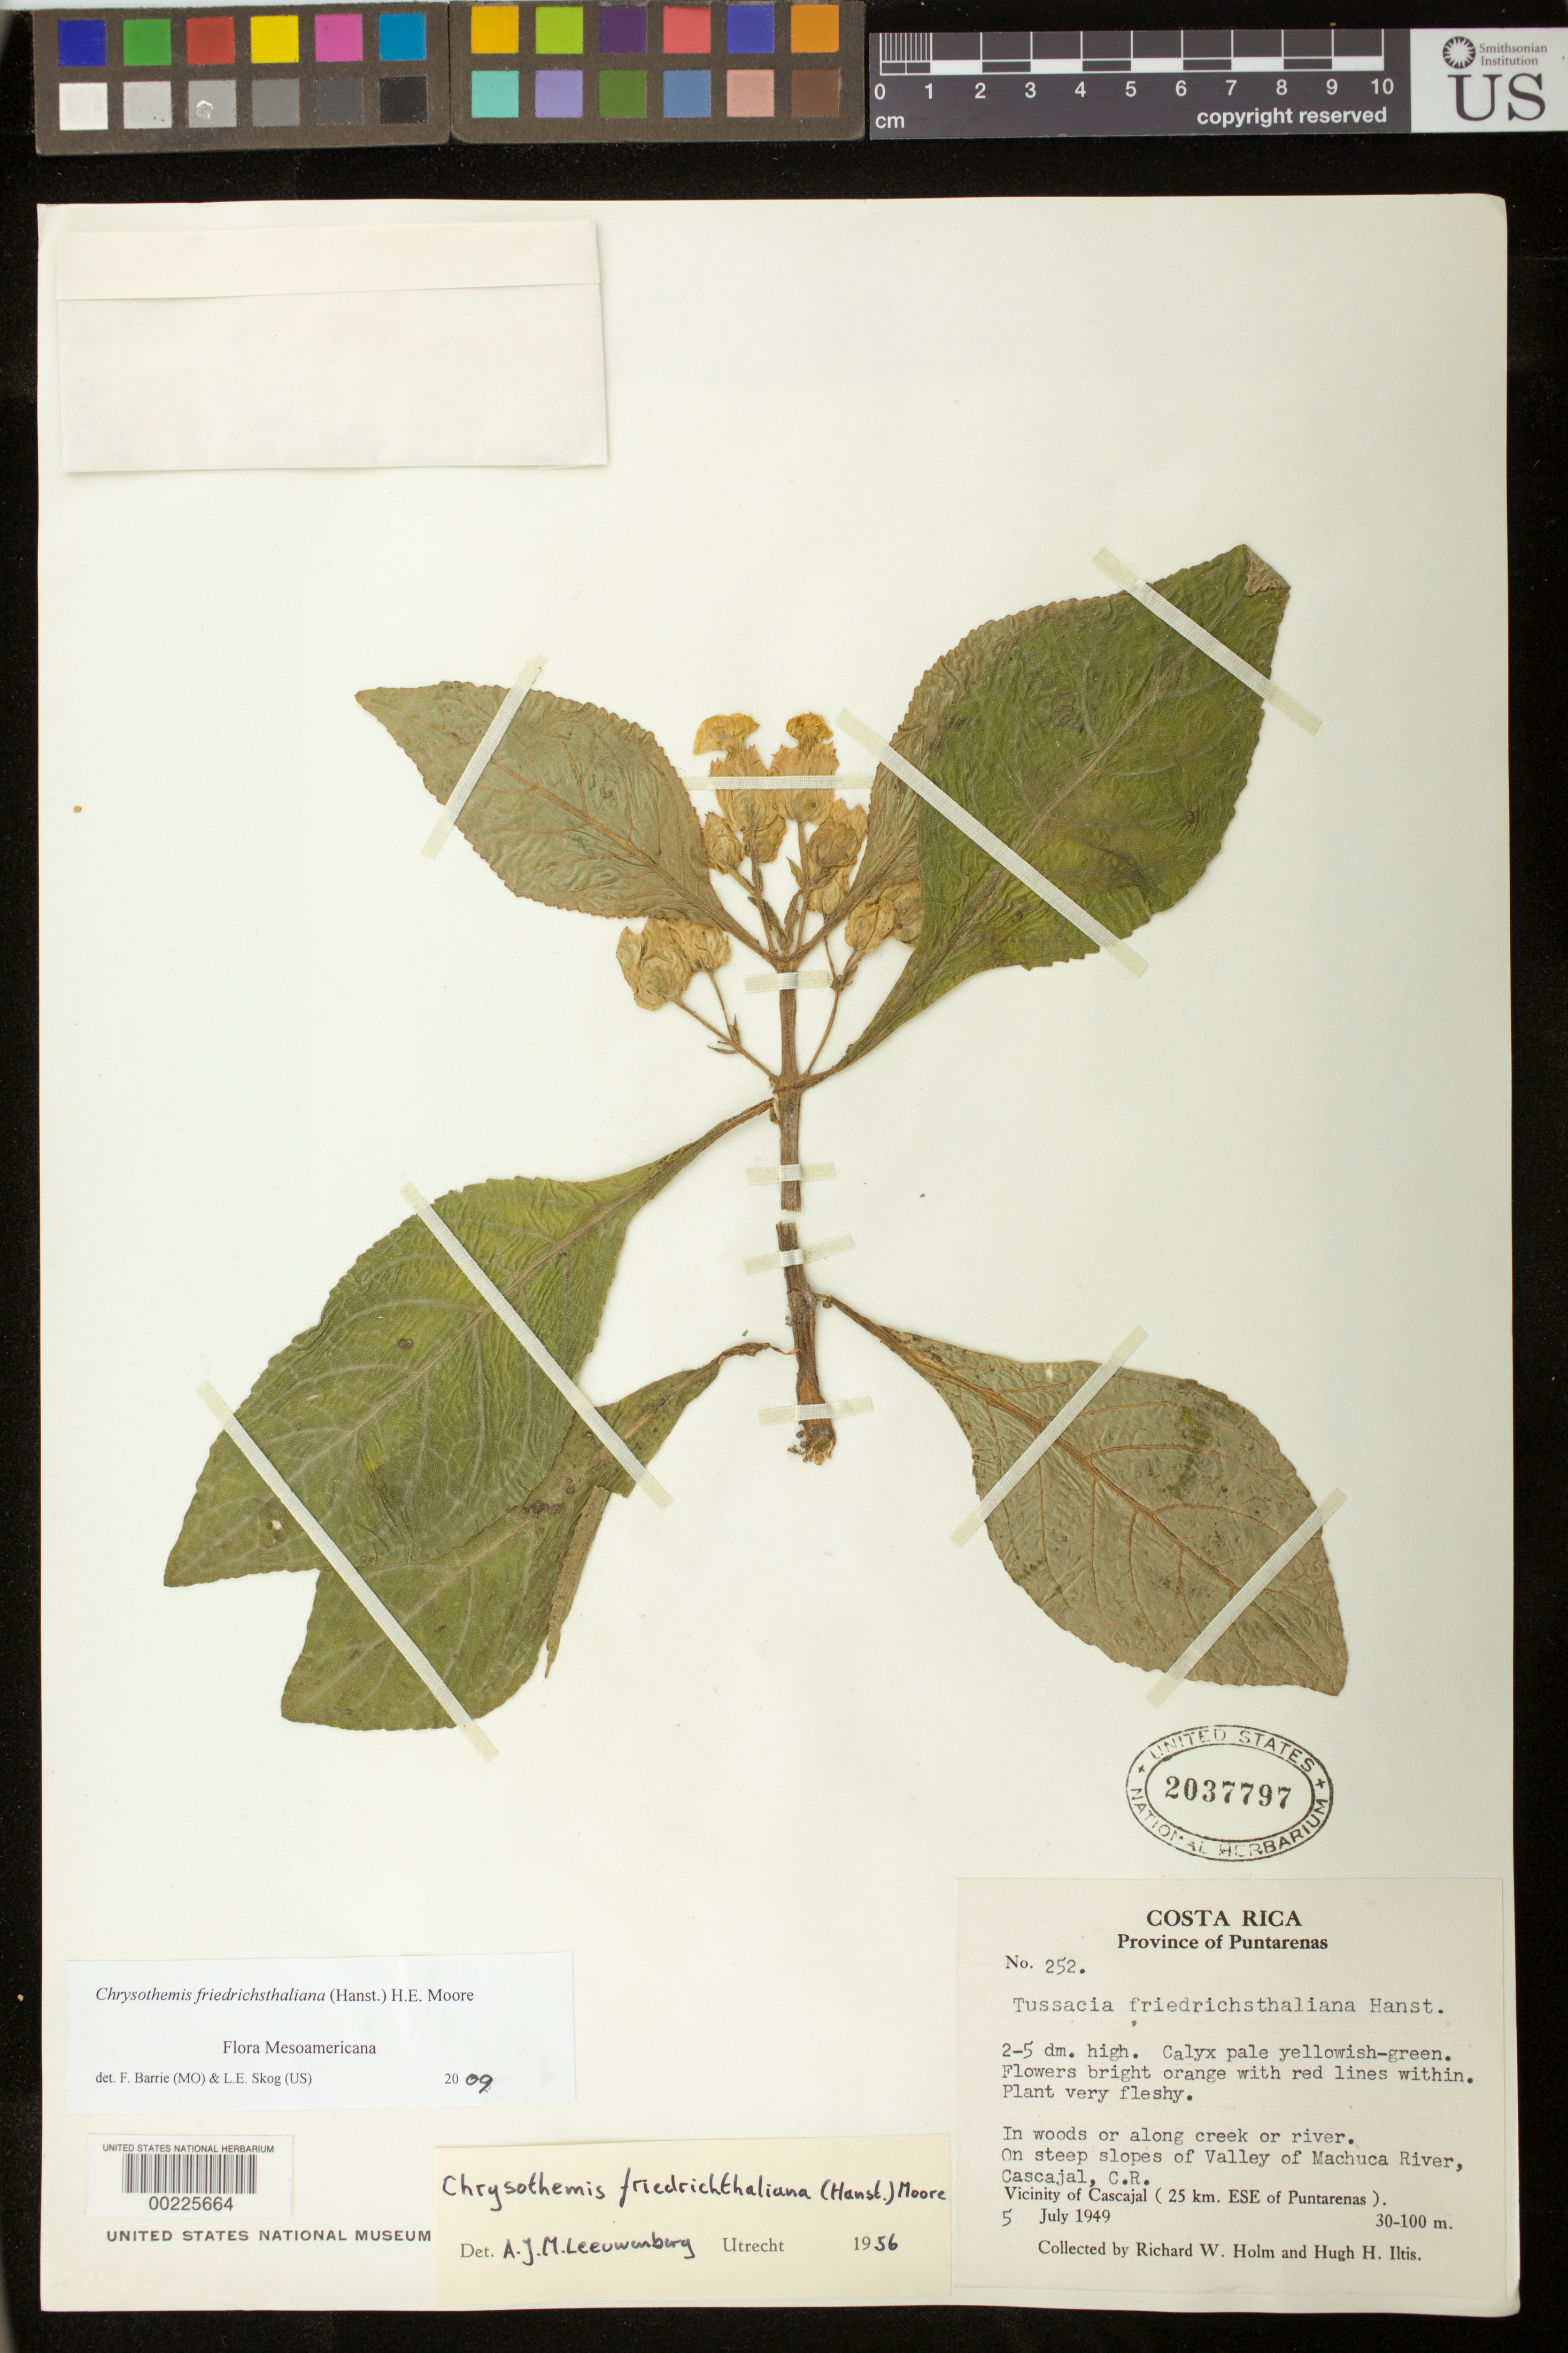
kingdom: Plantae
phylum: Tracheophyta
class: Magnoliopsida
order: Lamiales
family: Gesneriaceae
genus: Chrysothemis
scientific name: Chrysothemis friedrichsthaliana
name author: (Hanst.) H.E. Moore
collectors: R. W. Holm & H. H. Iltis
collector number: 252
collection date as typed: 05 Jul 1949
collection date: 1949-07-05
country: Costa Rica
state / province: Puntarenas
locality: Vicinity of Cascajal (25 km ESE of Puntarenas), on steep slopes of valley of Machuca River, Cascajal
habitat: In woods or along creek or river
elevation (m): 30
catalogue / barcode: US 2037797